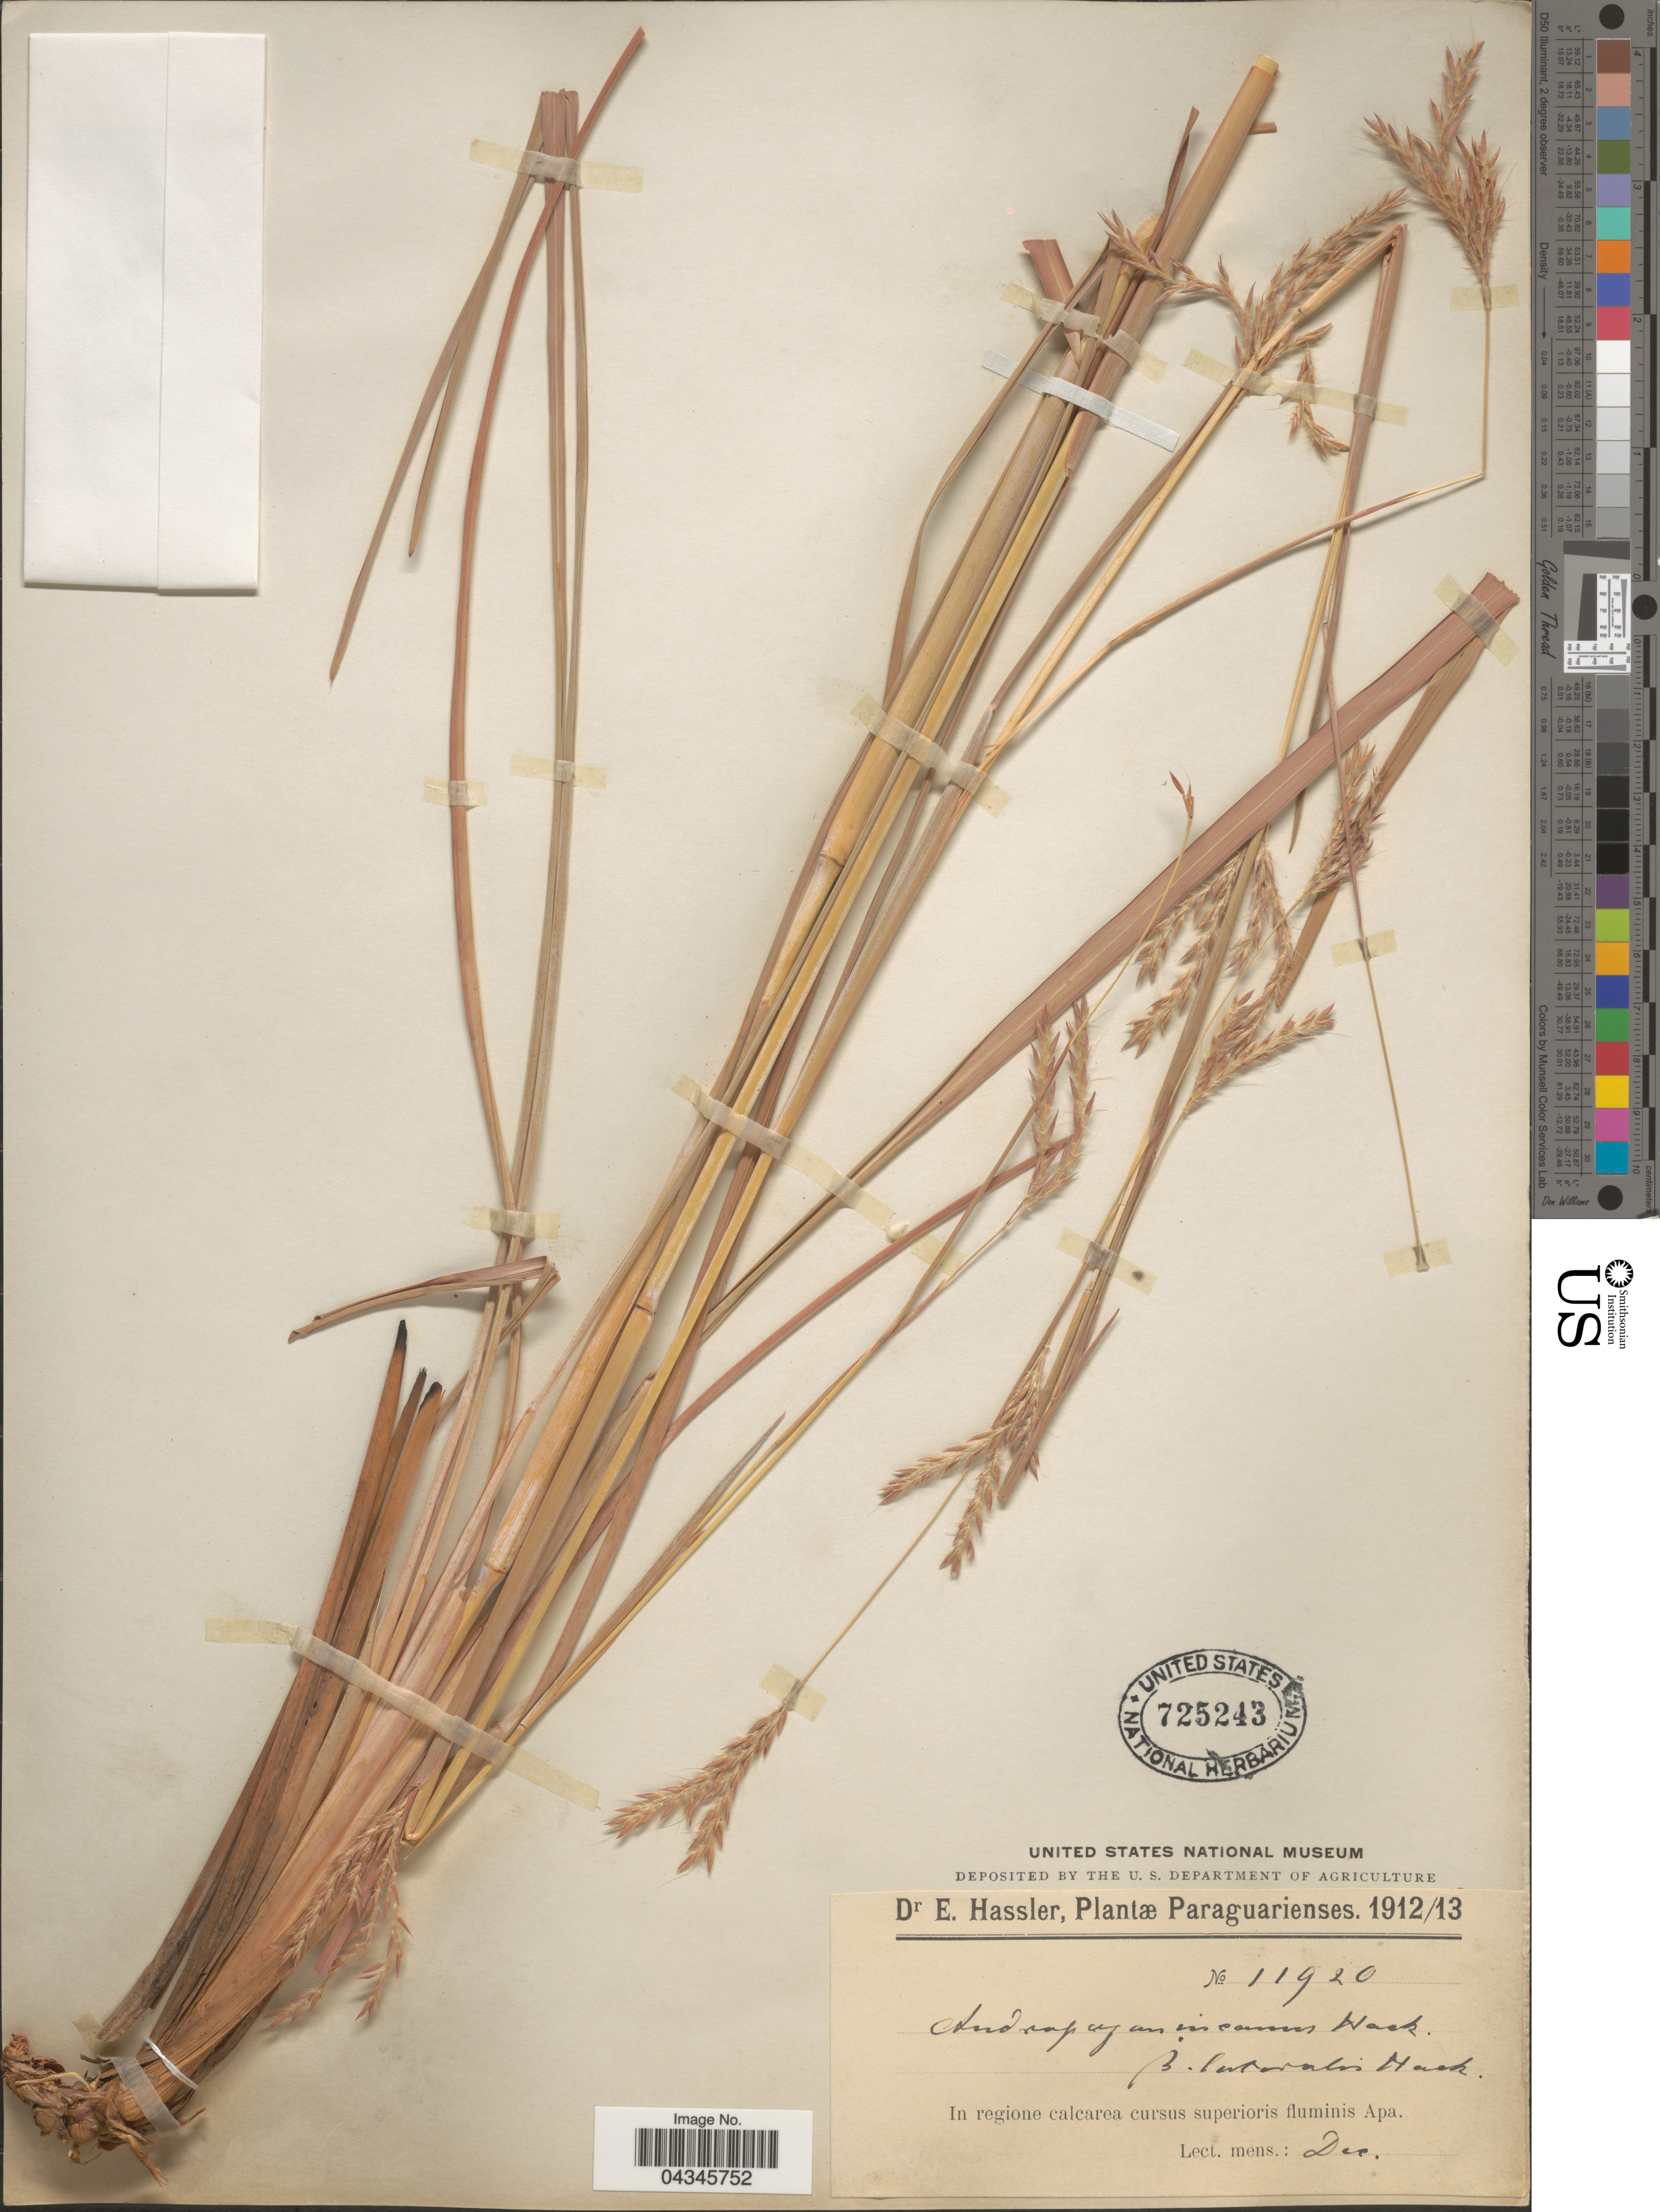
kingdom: Plantae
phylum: Tracheophyta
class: Liliopsida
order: Poales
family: Poaceae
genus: Andropogon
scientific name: Andropogon lateralis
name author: Nees in Mart.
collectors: E. Hassler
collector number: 11920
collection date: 1912-12/1913-12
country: Paraguay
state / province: Paraguari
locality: In regione calcarea cursus superioris fluminis Apa.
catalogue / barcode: US 725243